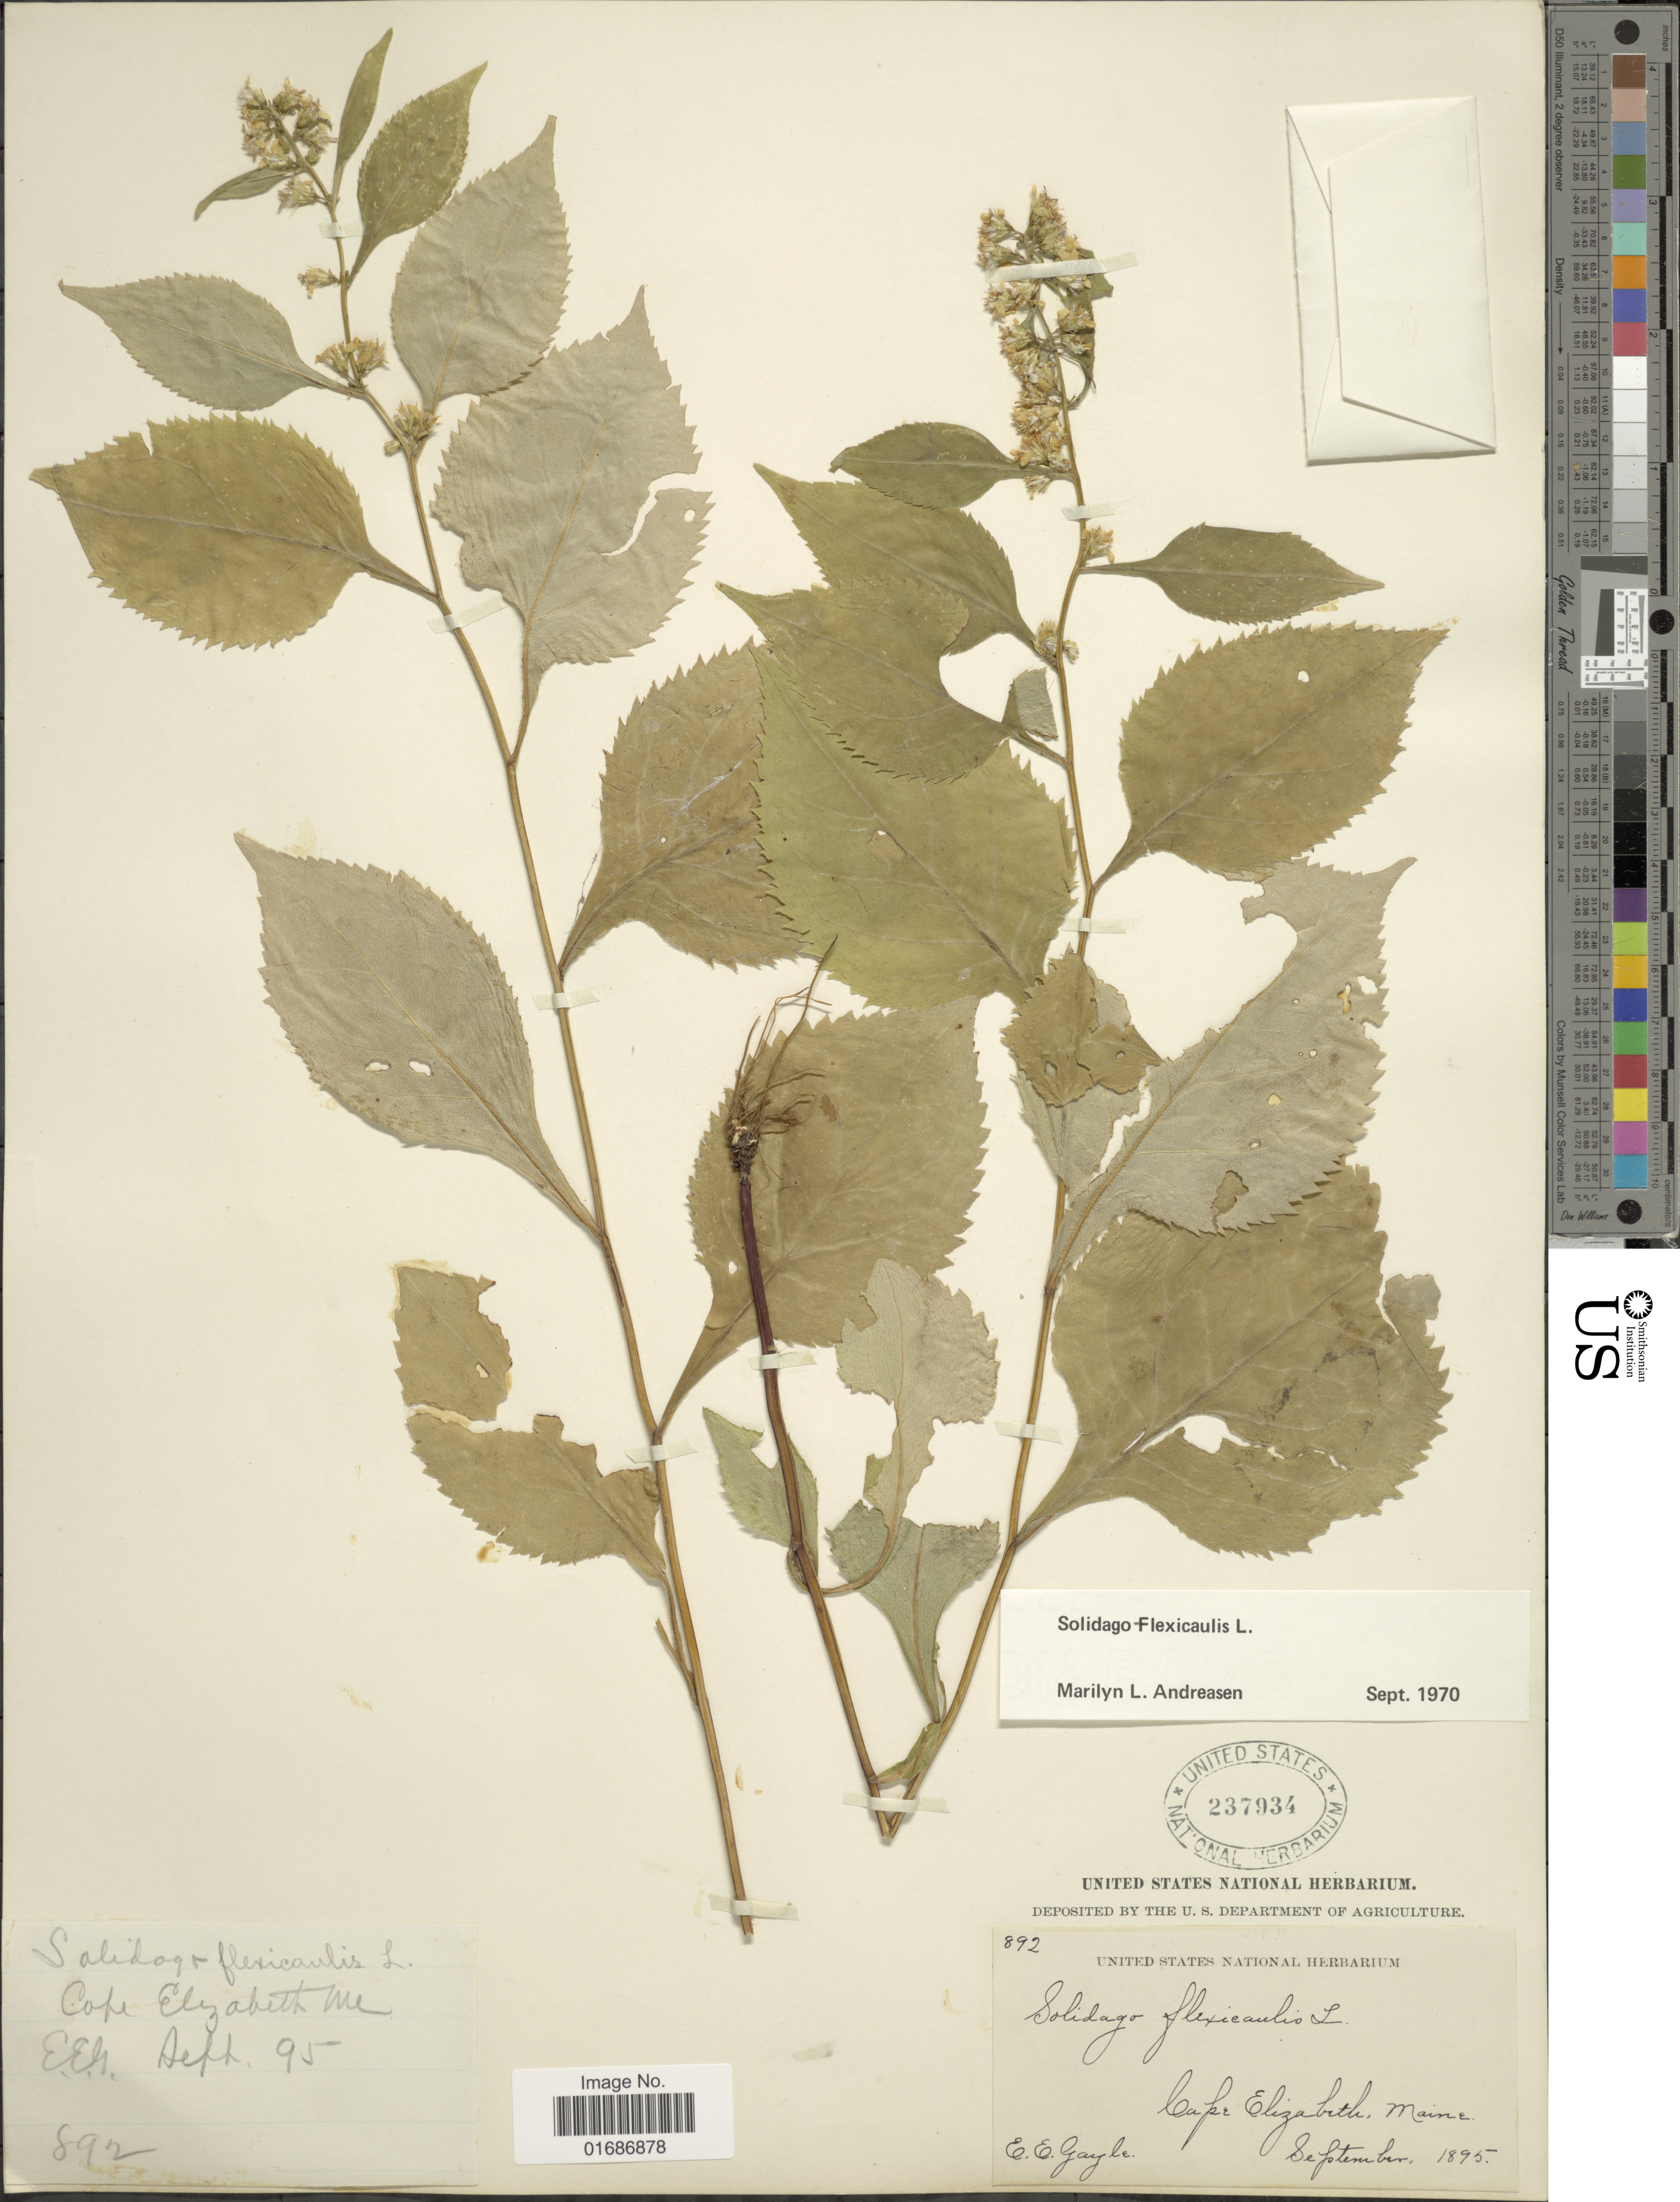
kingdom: Plantae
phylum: Tracheophyta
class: Magnoliopsida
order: Asterales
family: Asteraceae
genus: Solidago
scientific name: Solidago flexicaulis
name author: L.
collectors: E. Gayle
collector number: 892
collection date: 1895-09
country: United States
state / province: Maine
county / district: Cumberland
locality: Cape Elizabeth, Maine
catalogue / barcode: US 237934